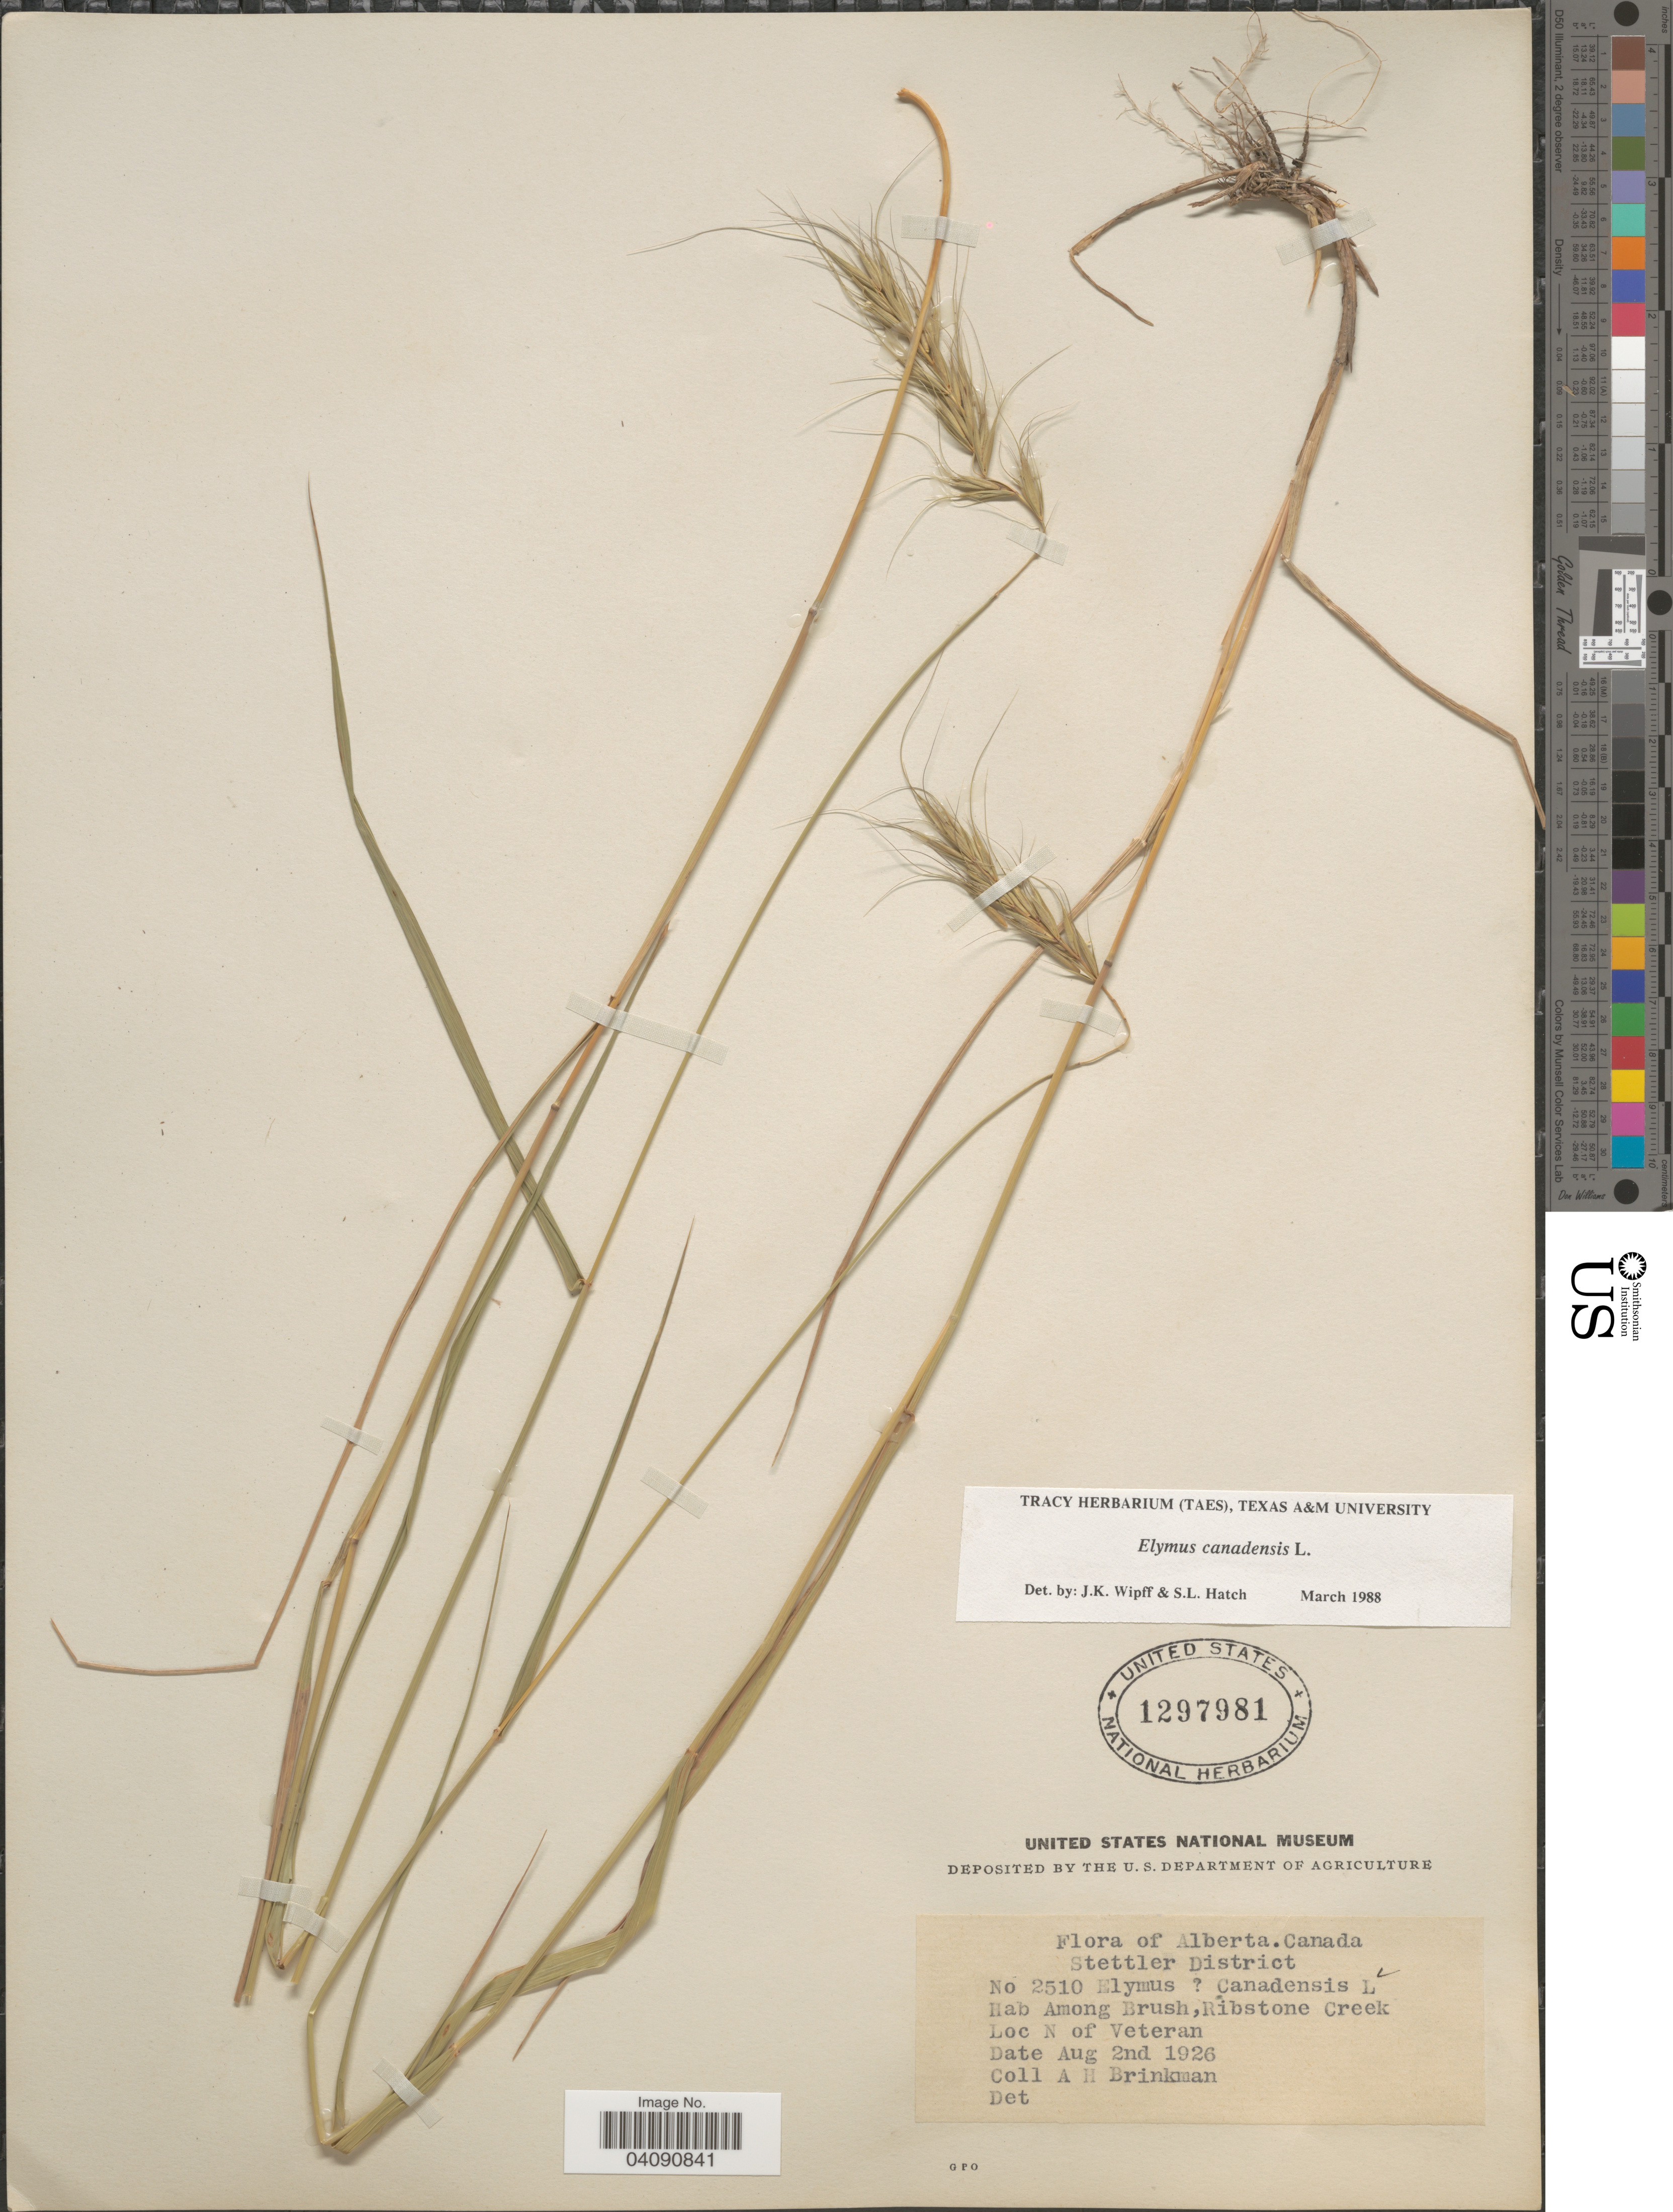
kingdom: Plantae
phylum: Tracheophyta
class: Liliopsida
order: Poales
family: Poaceae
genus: Elymus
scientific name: Elymus canadensis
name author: L.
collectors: A. Brinkman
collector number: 2510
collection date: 1926-08-02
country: Canada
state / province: Alberta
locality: Stettler District. Among Brush, Ribstone Creek. N of Veteran.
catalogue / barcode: US 1297981